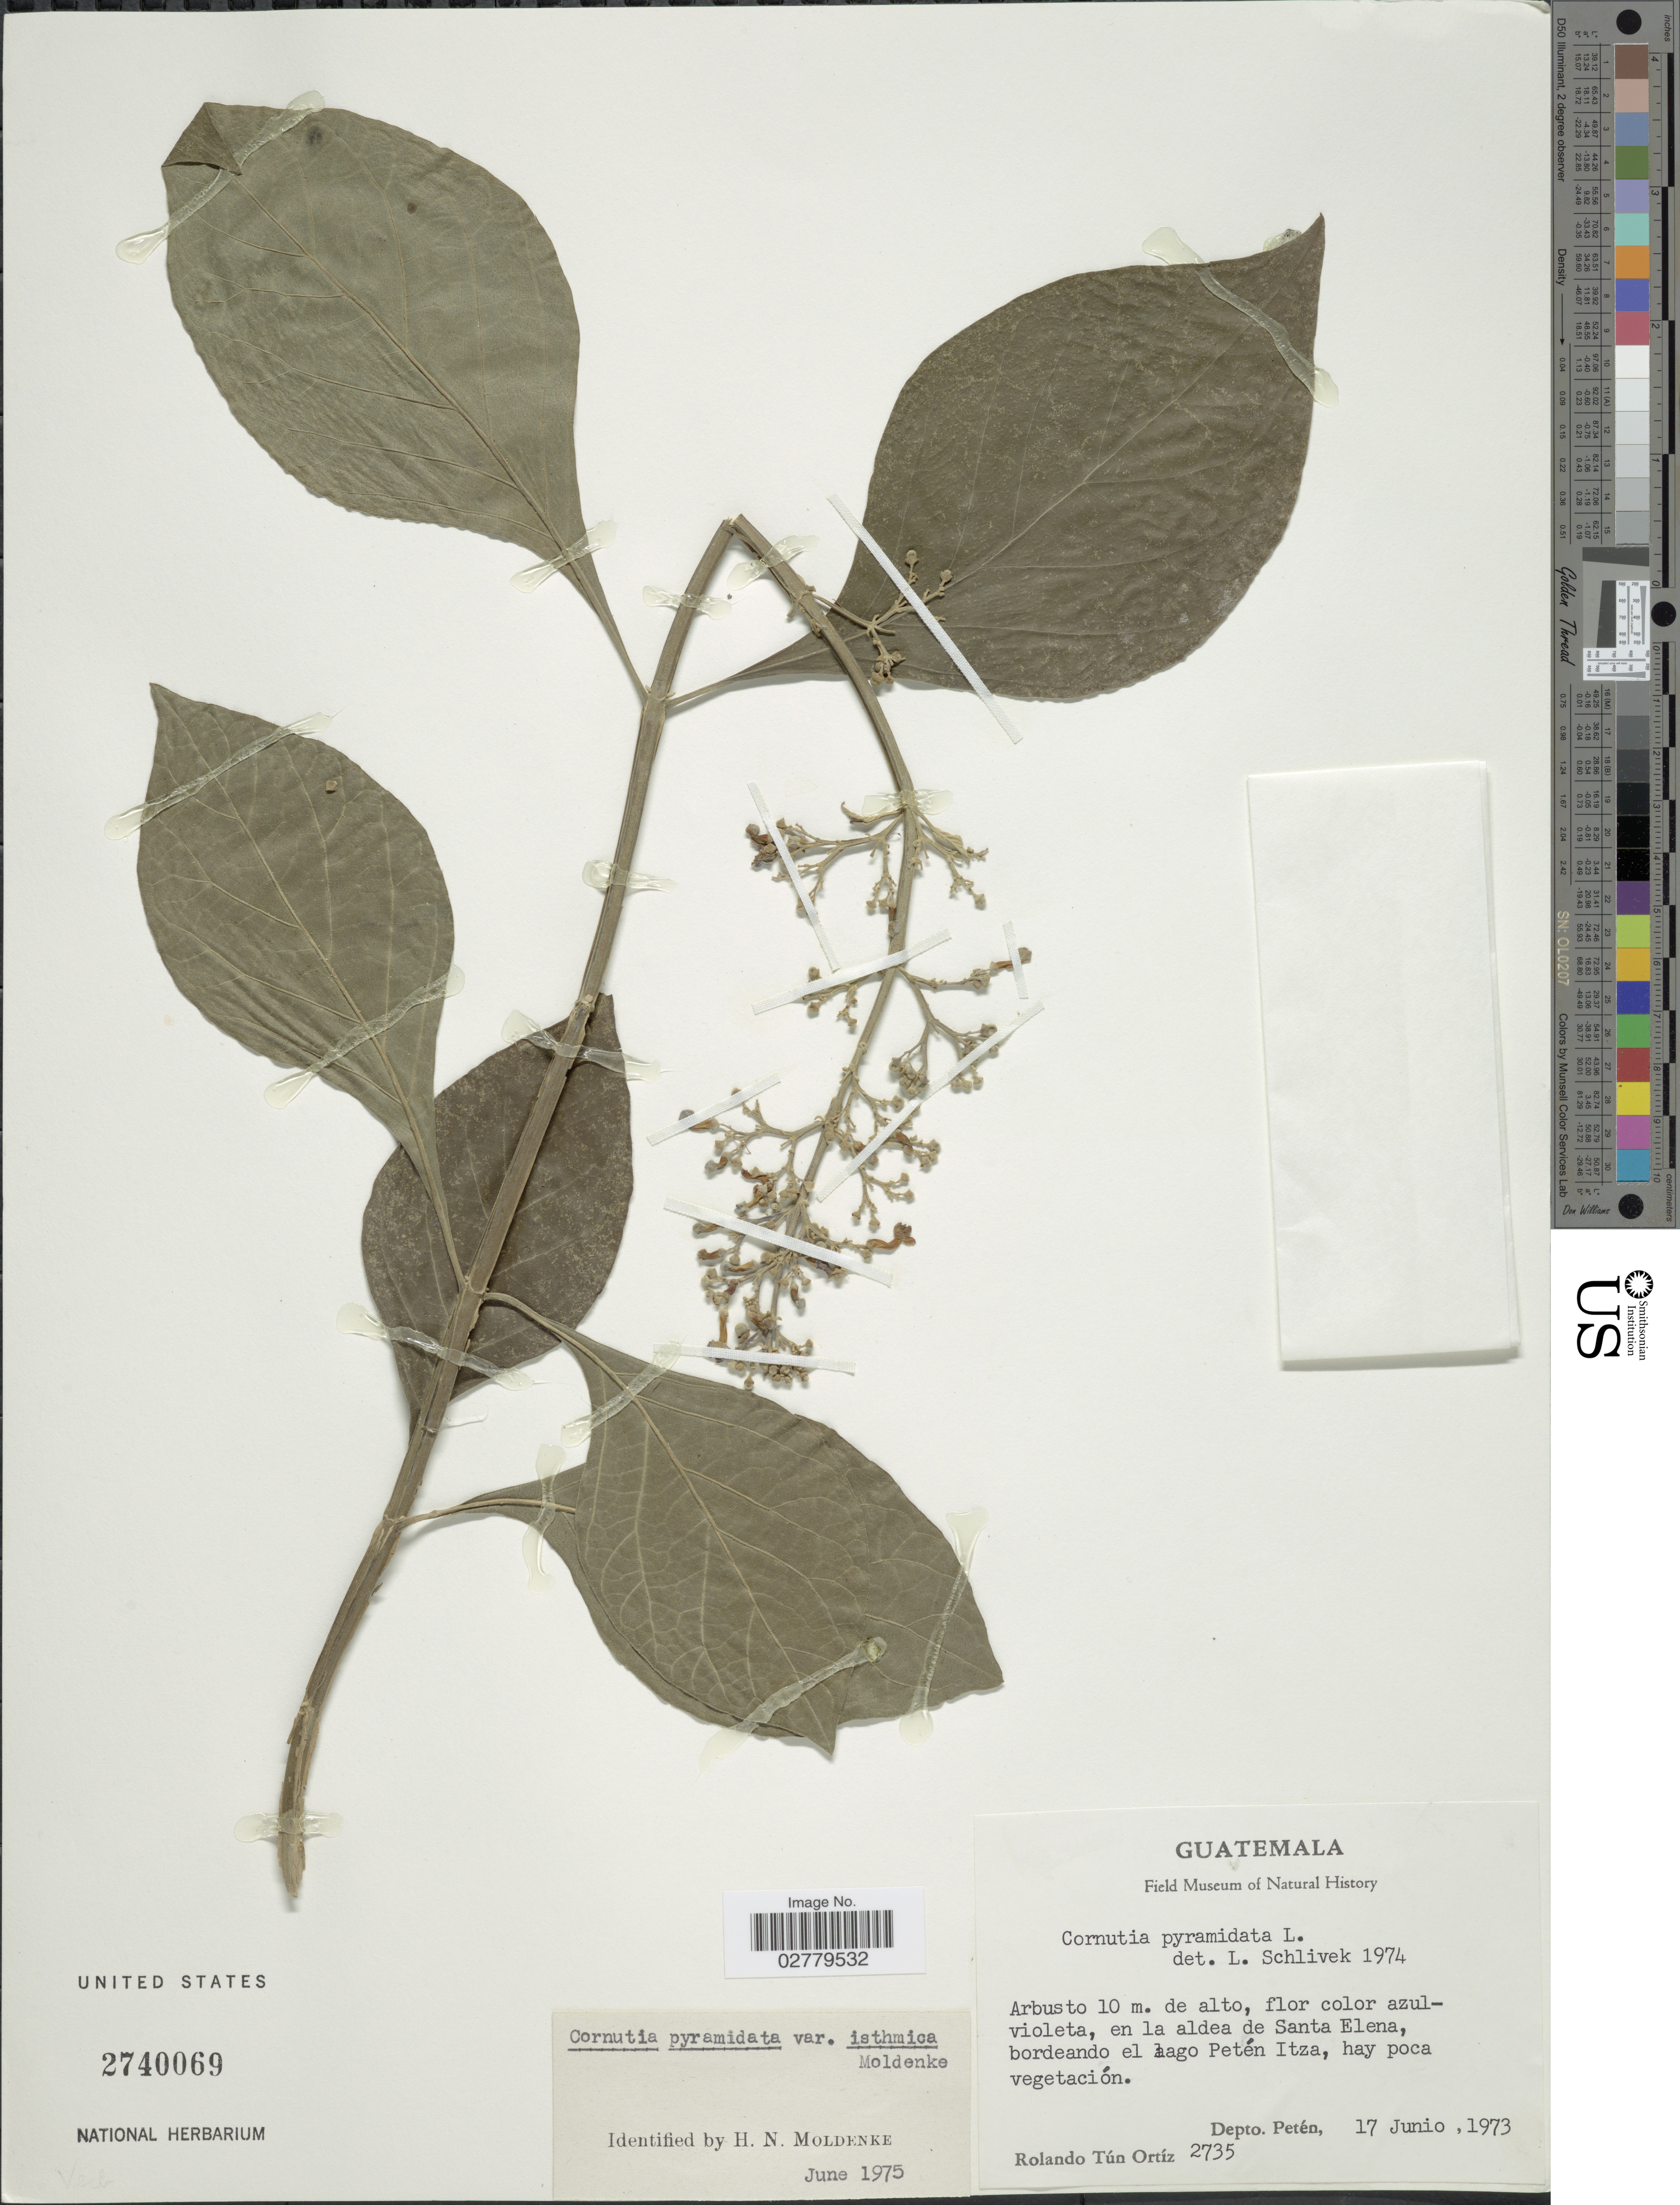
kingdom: Plantae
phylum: Tracheophyta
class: Magnoliopsida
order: Lamiales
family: Lamiaceae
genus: Cornutia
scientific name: Cornutia pyramidata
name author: L.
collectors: R. Tún Ortíz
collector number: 2735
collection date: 1973-06-17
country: Guatemala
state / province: El Petén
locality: En la aldea de Santa Elena, bordeando el lago Petén Itza. Depto. Petén.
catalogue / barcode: US 2740069